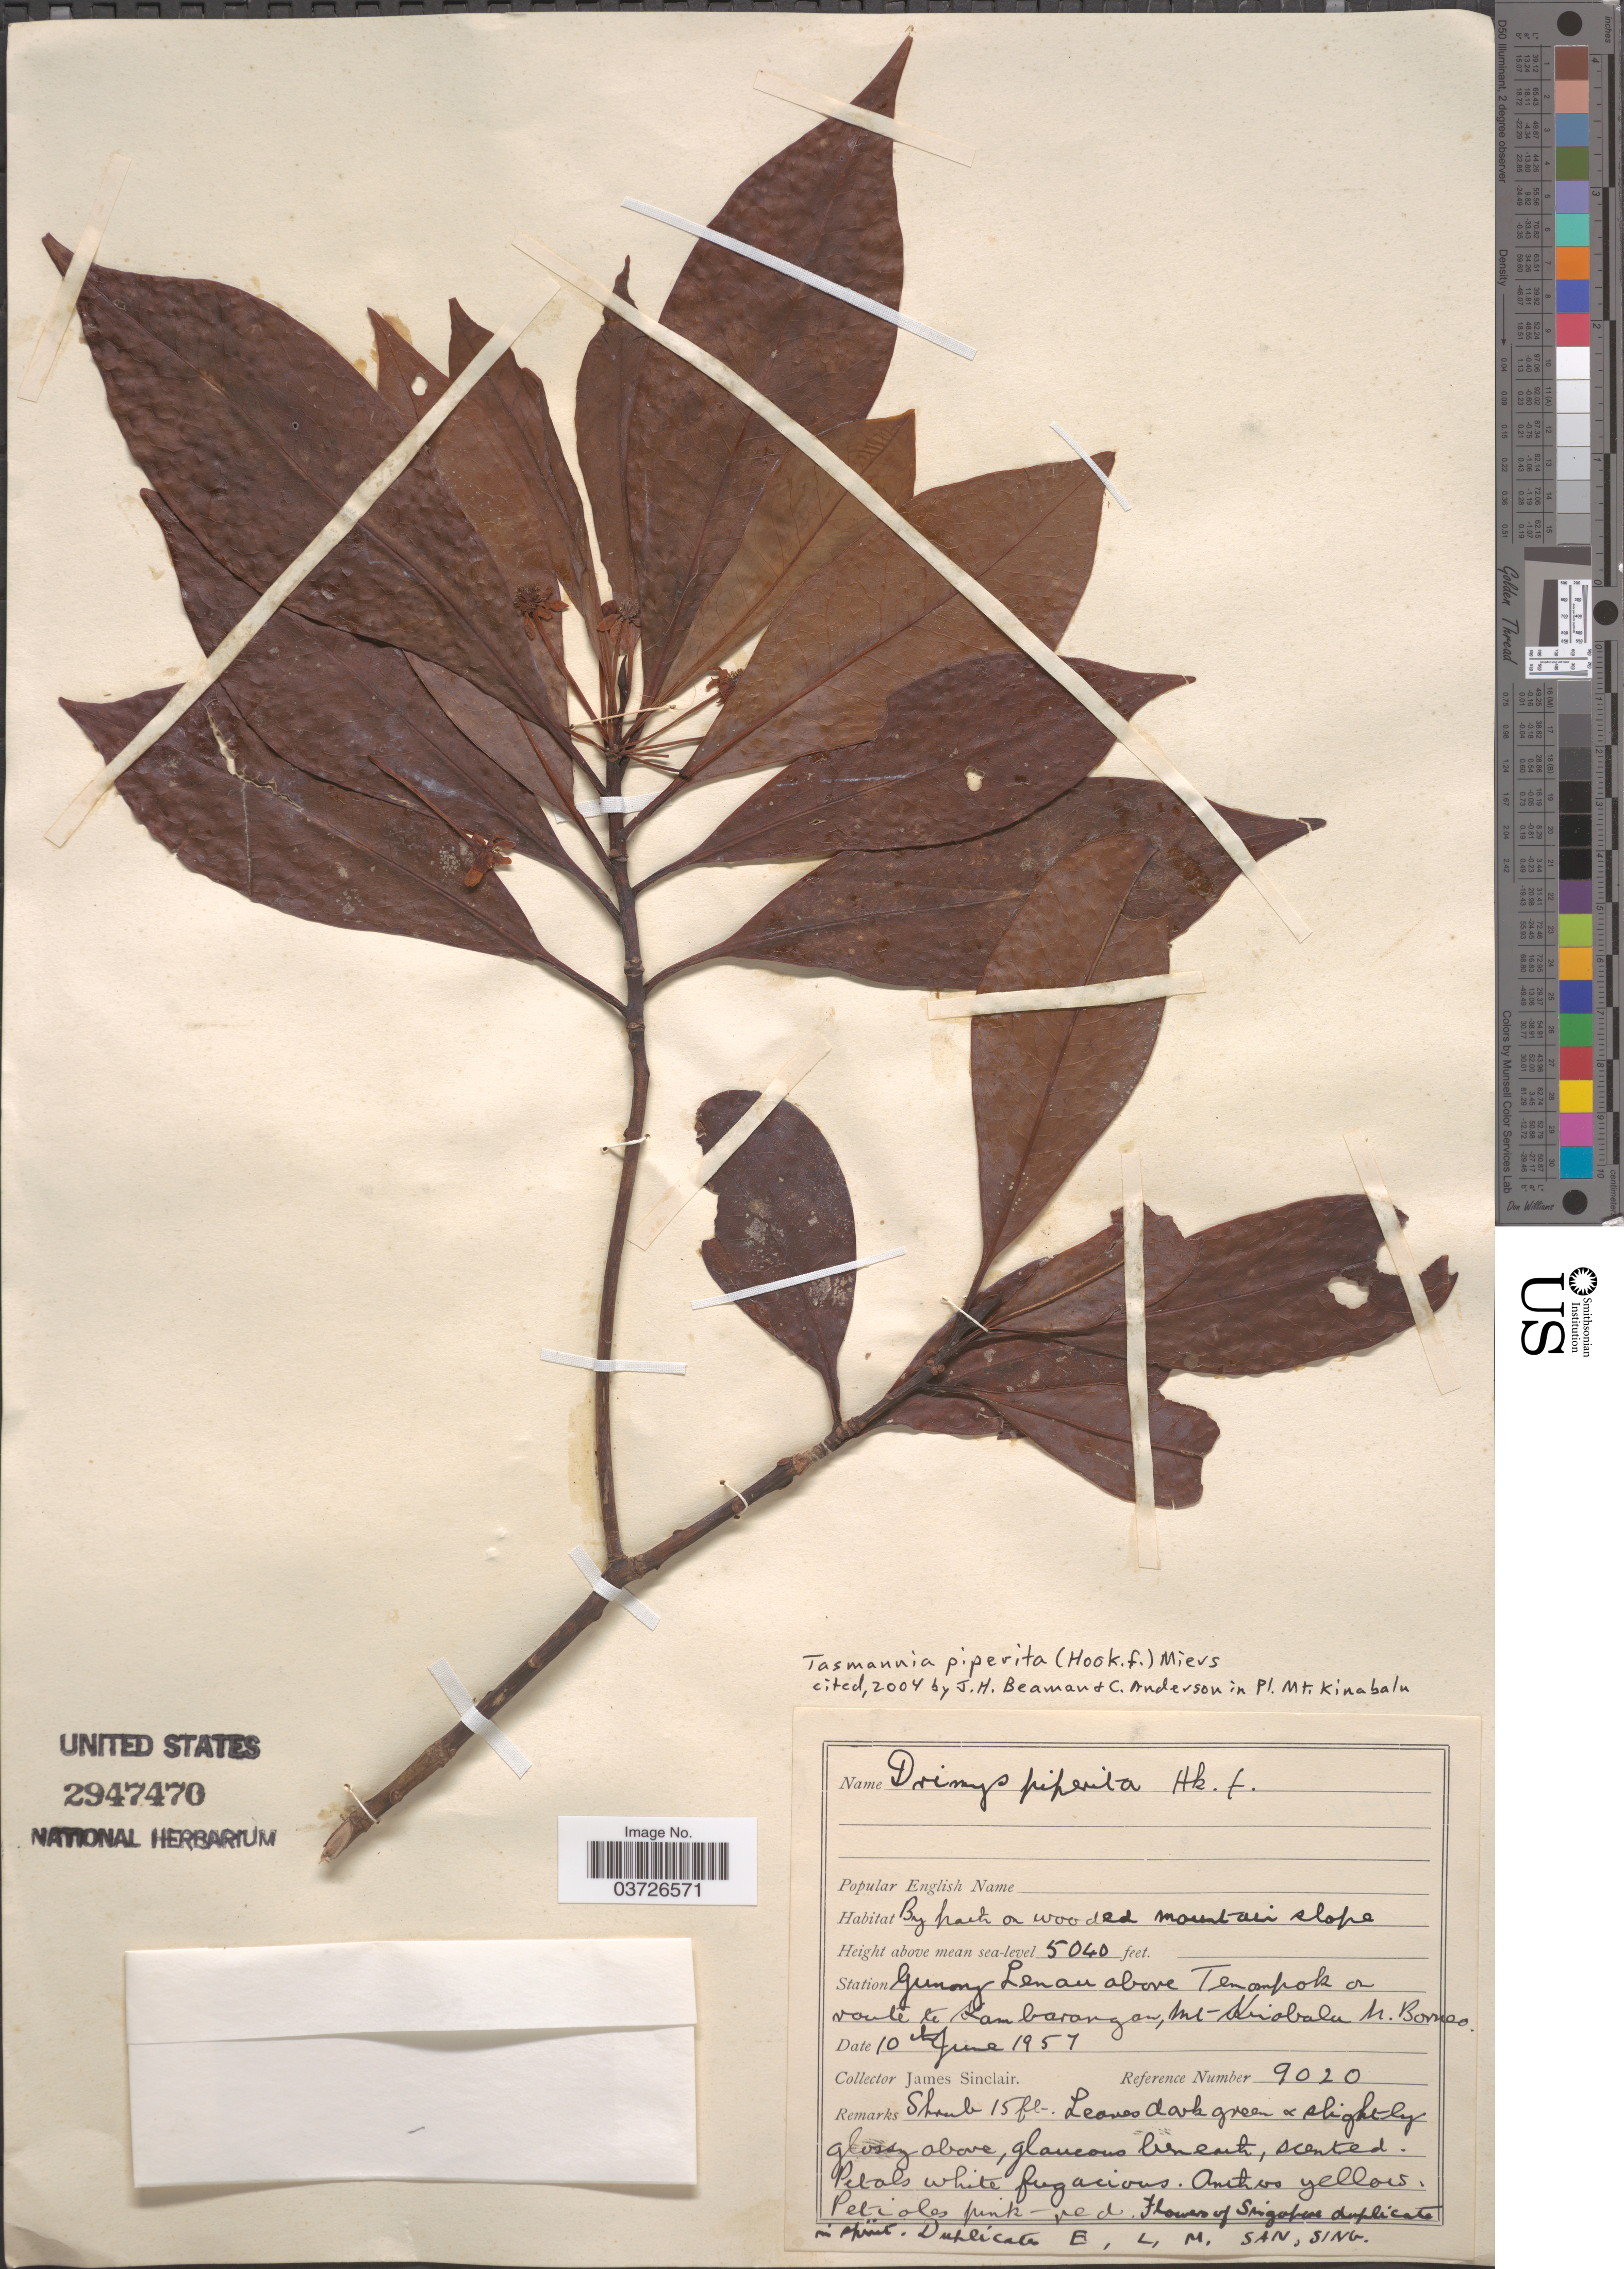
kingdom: Plantae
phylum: Tracheophyta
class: Magnoliopsida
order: Canellales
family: Winteraceae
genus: Tasmannia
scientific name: Tasmannia piperita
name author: (Hook. f.) Miers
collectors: J. Sinclair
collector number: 9020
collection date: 1957-06-10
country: Malaysia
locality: Station Gunong Lenau above Tenompok on route de Kambarongan, Mt. Kinabalu, N. Borneo.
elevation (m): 1536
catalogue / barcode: US 2947470